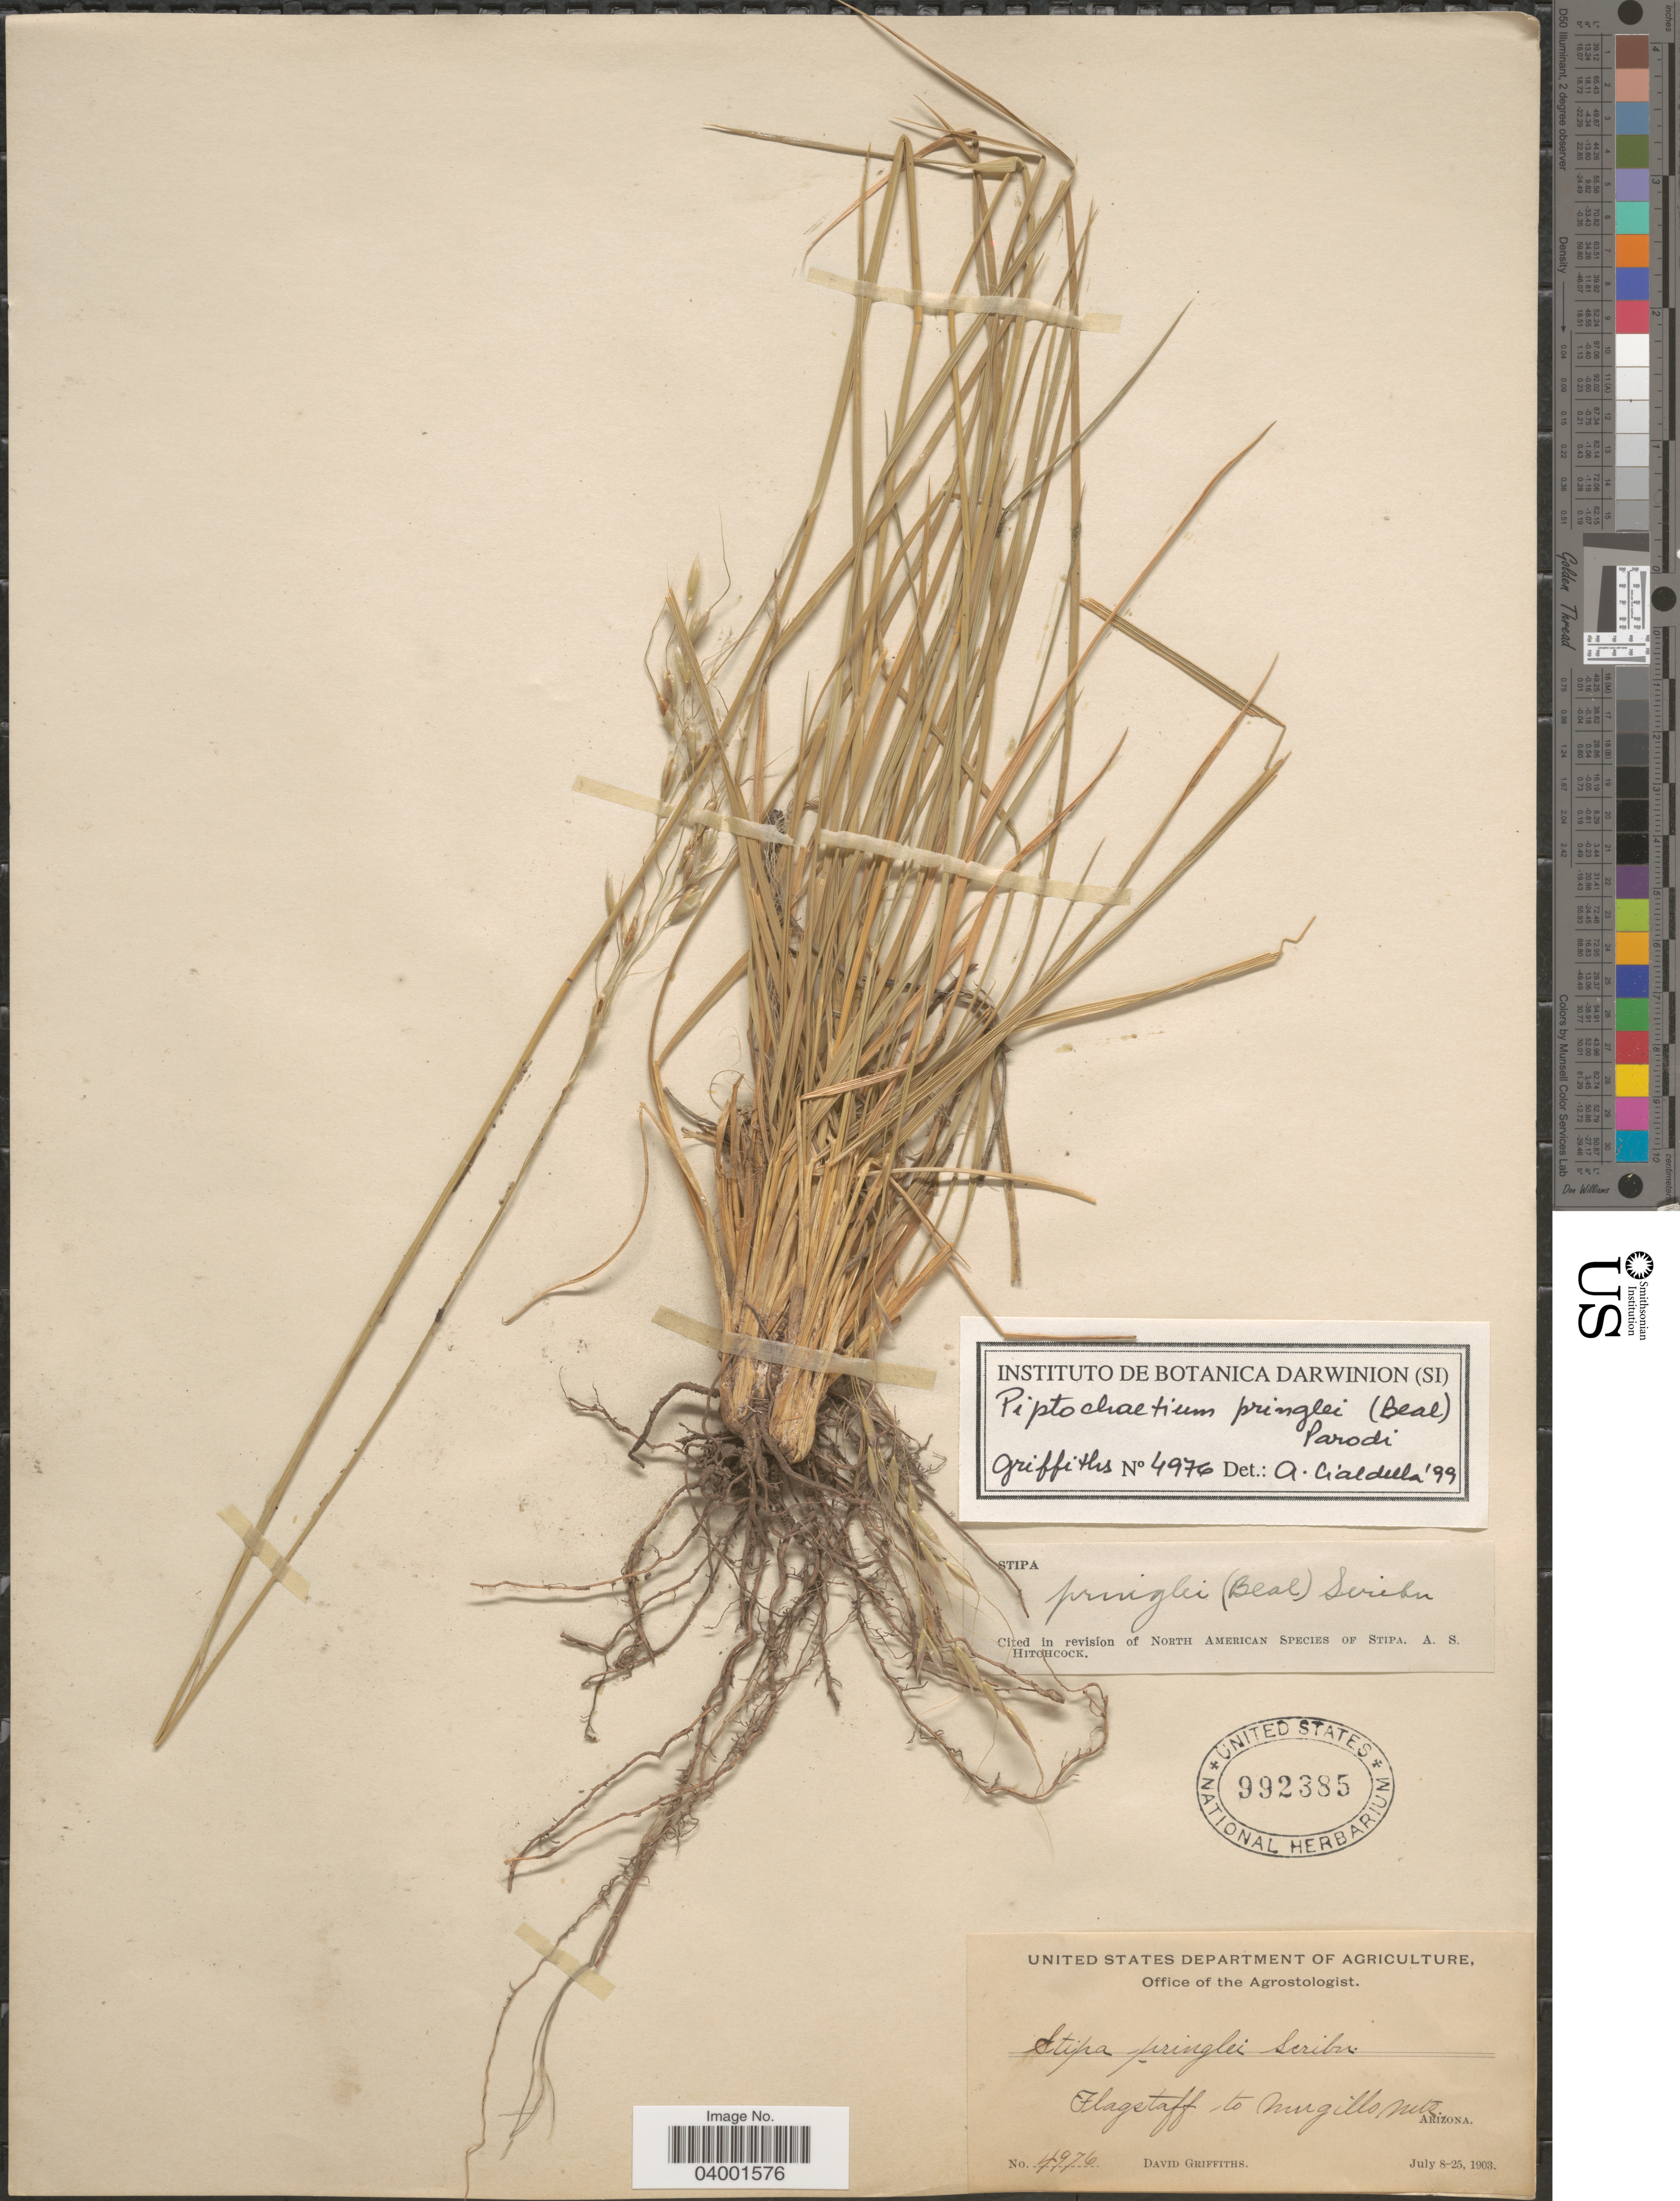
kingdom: Plantae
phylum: Tracheophyta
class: Liliopsida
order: Poales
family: Poaceae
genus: Piptochaetium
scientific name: Piptochaetium pringlei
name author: (W.J. Beal) Parodi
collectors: D. Griffiths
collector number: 4976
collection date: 1903-07-08/1903-07-25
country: United States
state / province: Arizona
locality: Flagstaff to Mugillo Mts.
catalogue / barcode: US 992385